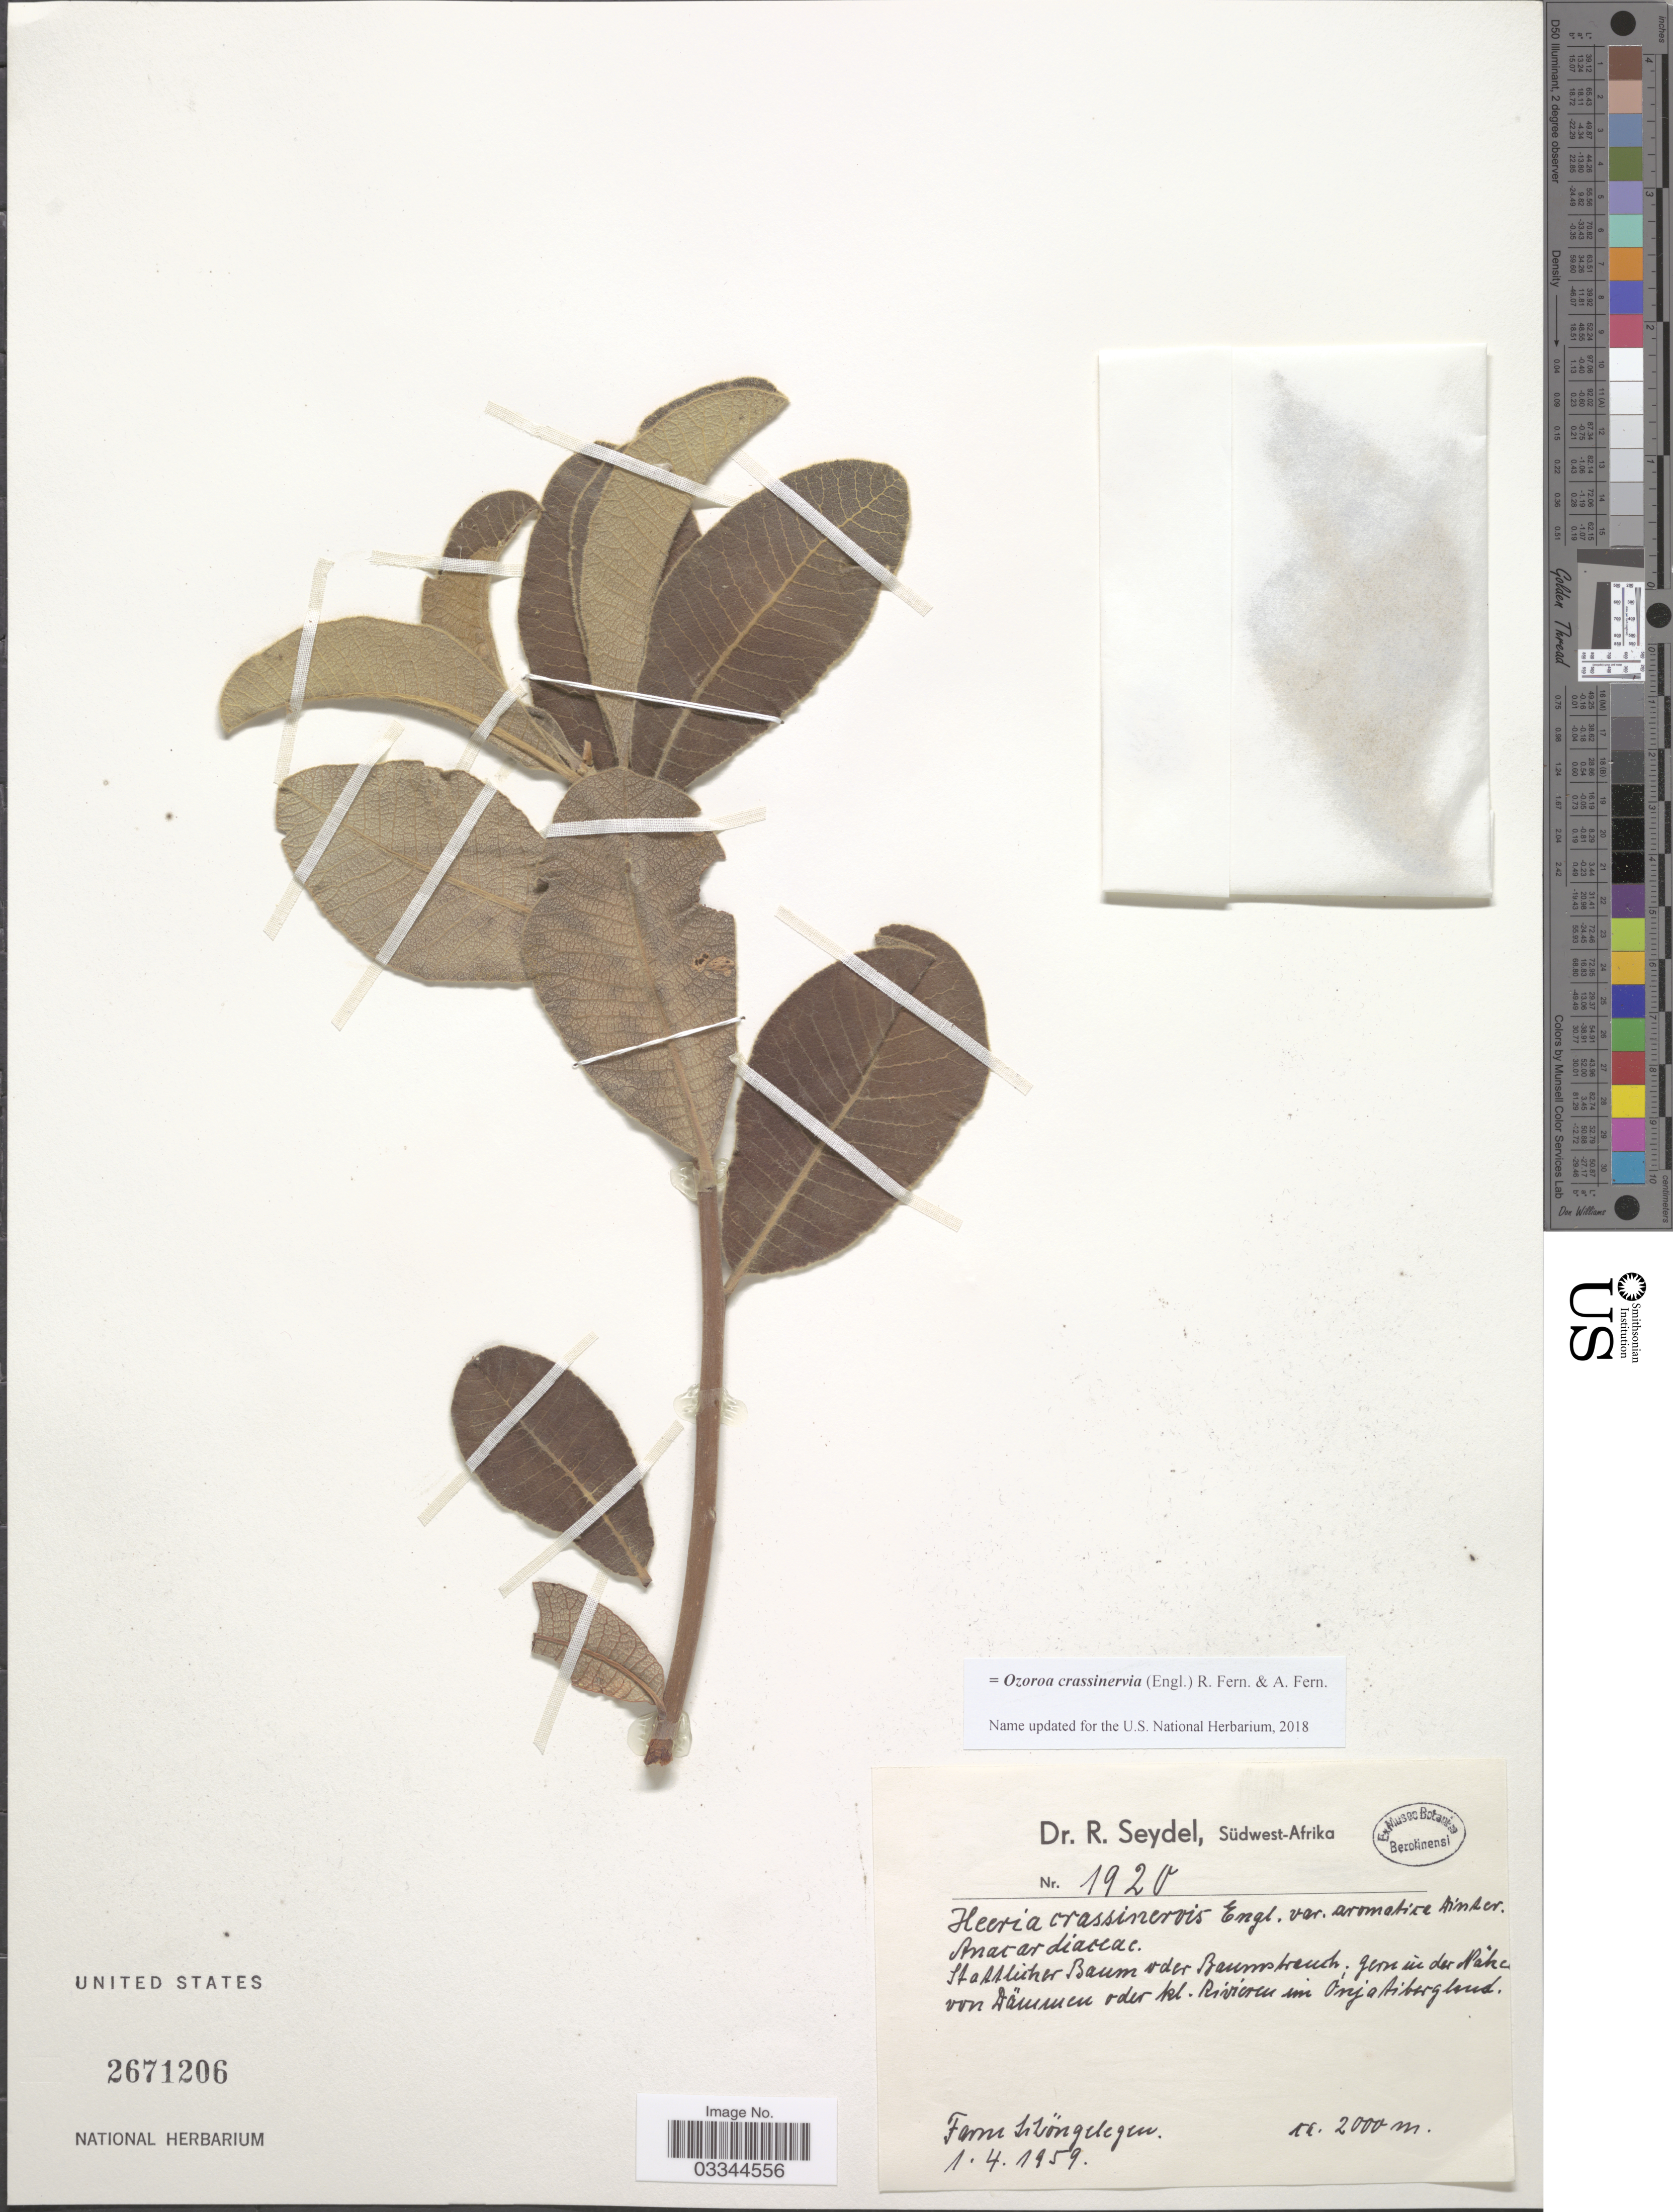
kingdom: Plantae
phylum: Tracheophyta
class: Magnoliopsida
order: Sapindales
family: Anacardiaceae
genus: Ozoroa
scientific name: Ozoroa crassinervia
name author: (Engl.) R. Fern. & A. Fern.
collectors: R. Seydel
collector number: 1920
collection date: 1959-04-01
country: Namibia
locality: Südwest-Afrika. Farm [illegible text]öngelegen.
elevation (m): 2000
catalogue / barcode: US 2671206